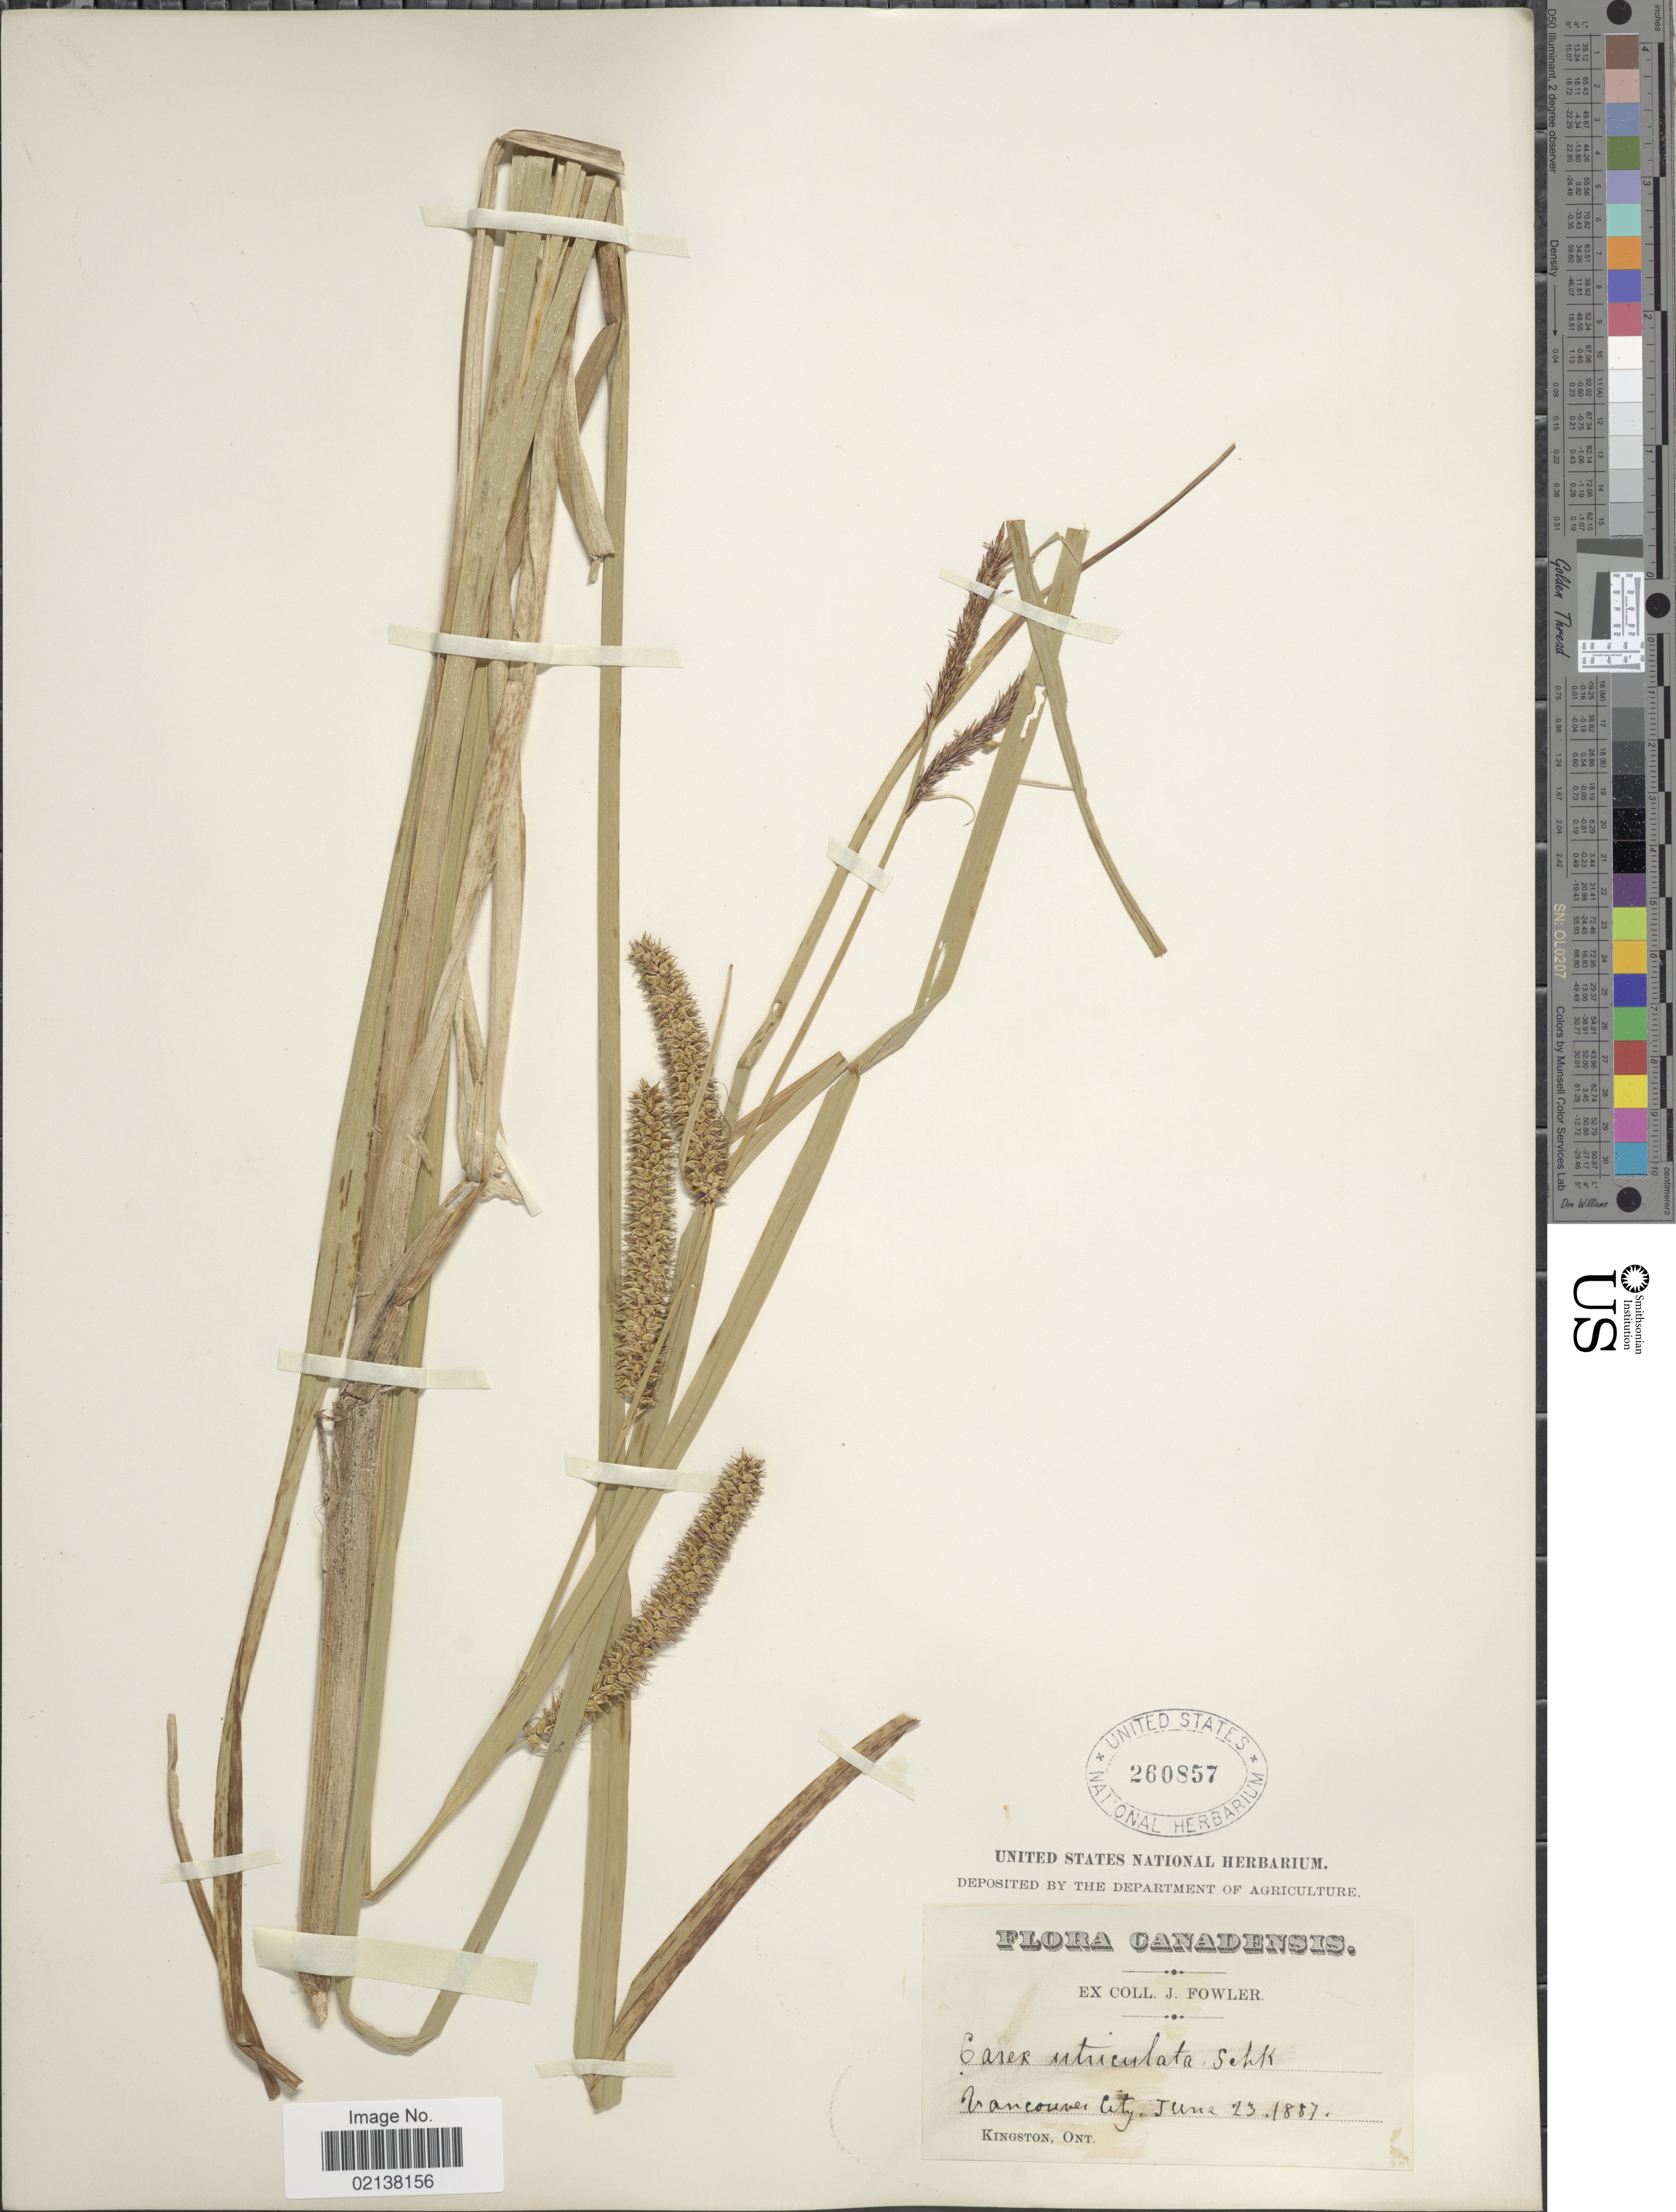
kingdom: Plantae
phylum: Tracheophyta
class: Liliopsida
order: Poales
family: Cyperaceae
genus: Carex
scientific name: Carex utriculata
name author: Boott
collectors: J. P. Fowler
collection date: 1887-06-23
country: Canada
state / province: British Columbia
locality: Canadensis. Vancouver City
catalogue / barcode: US 260857